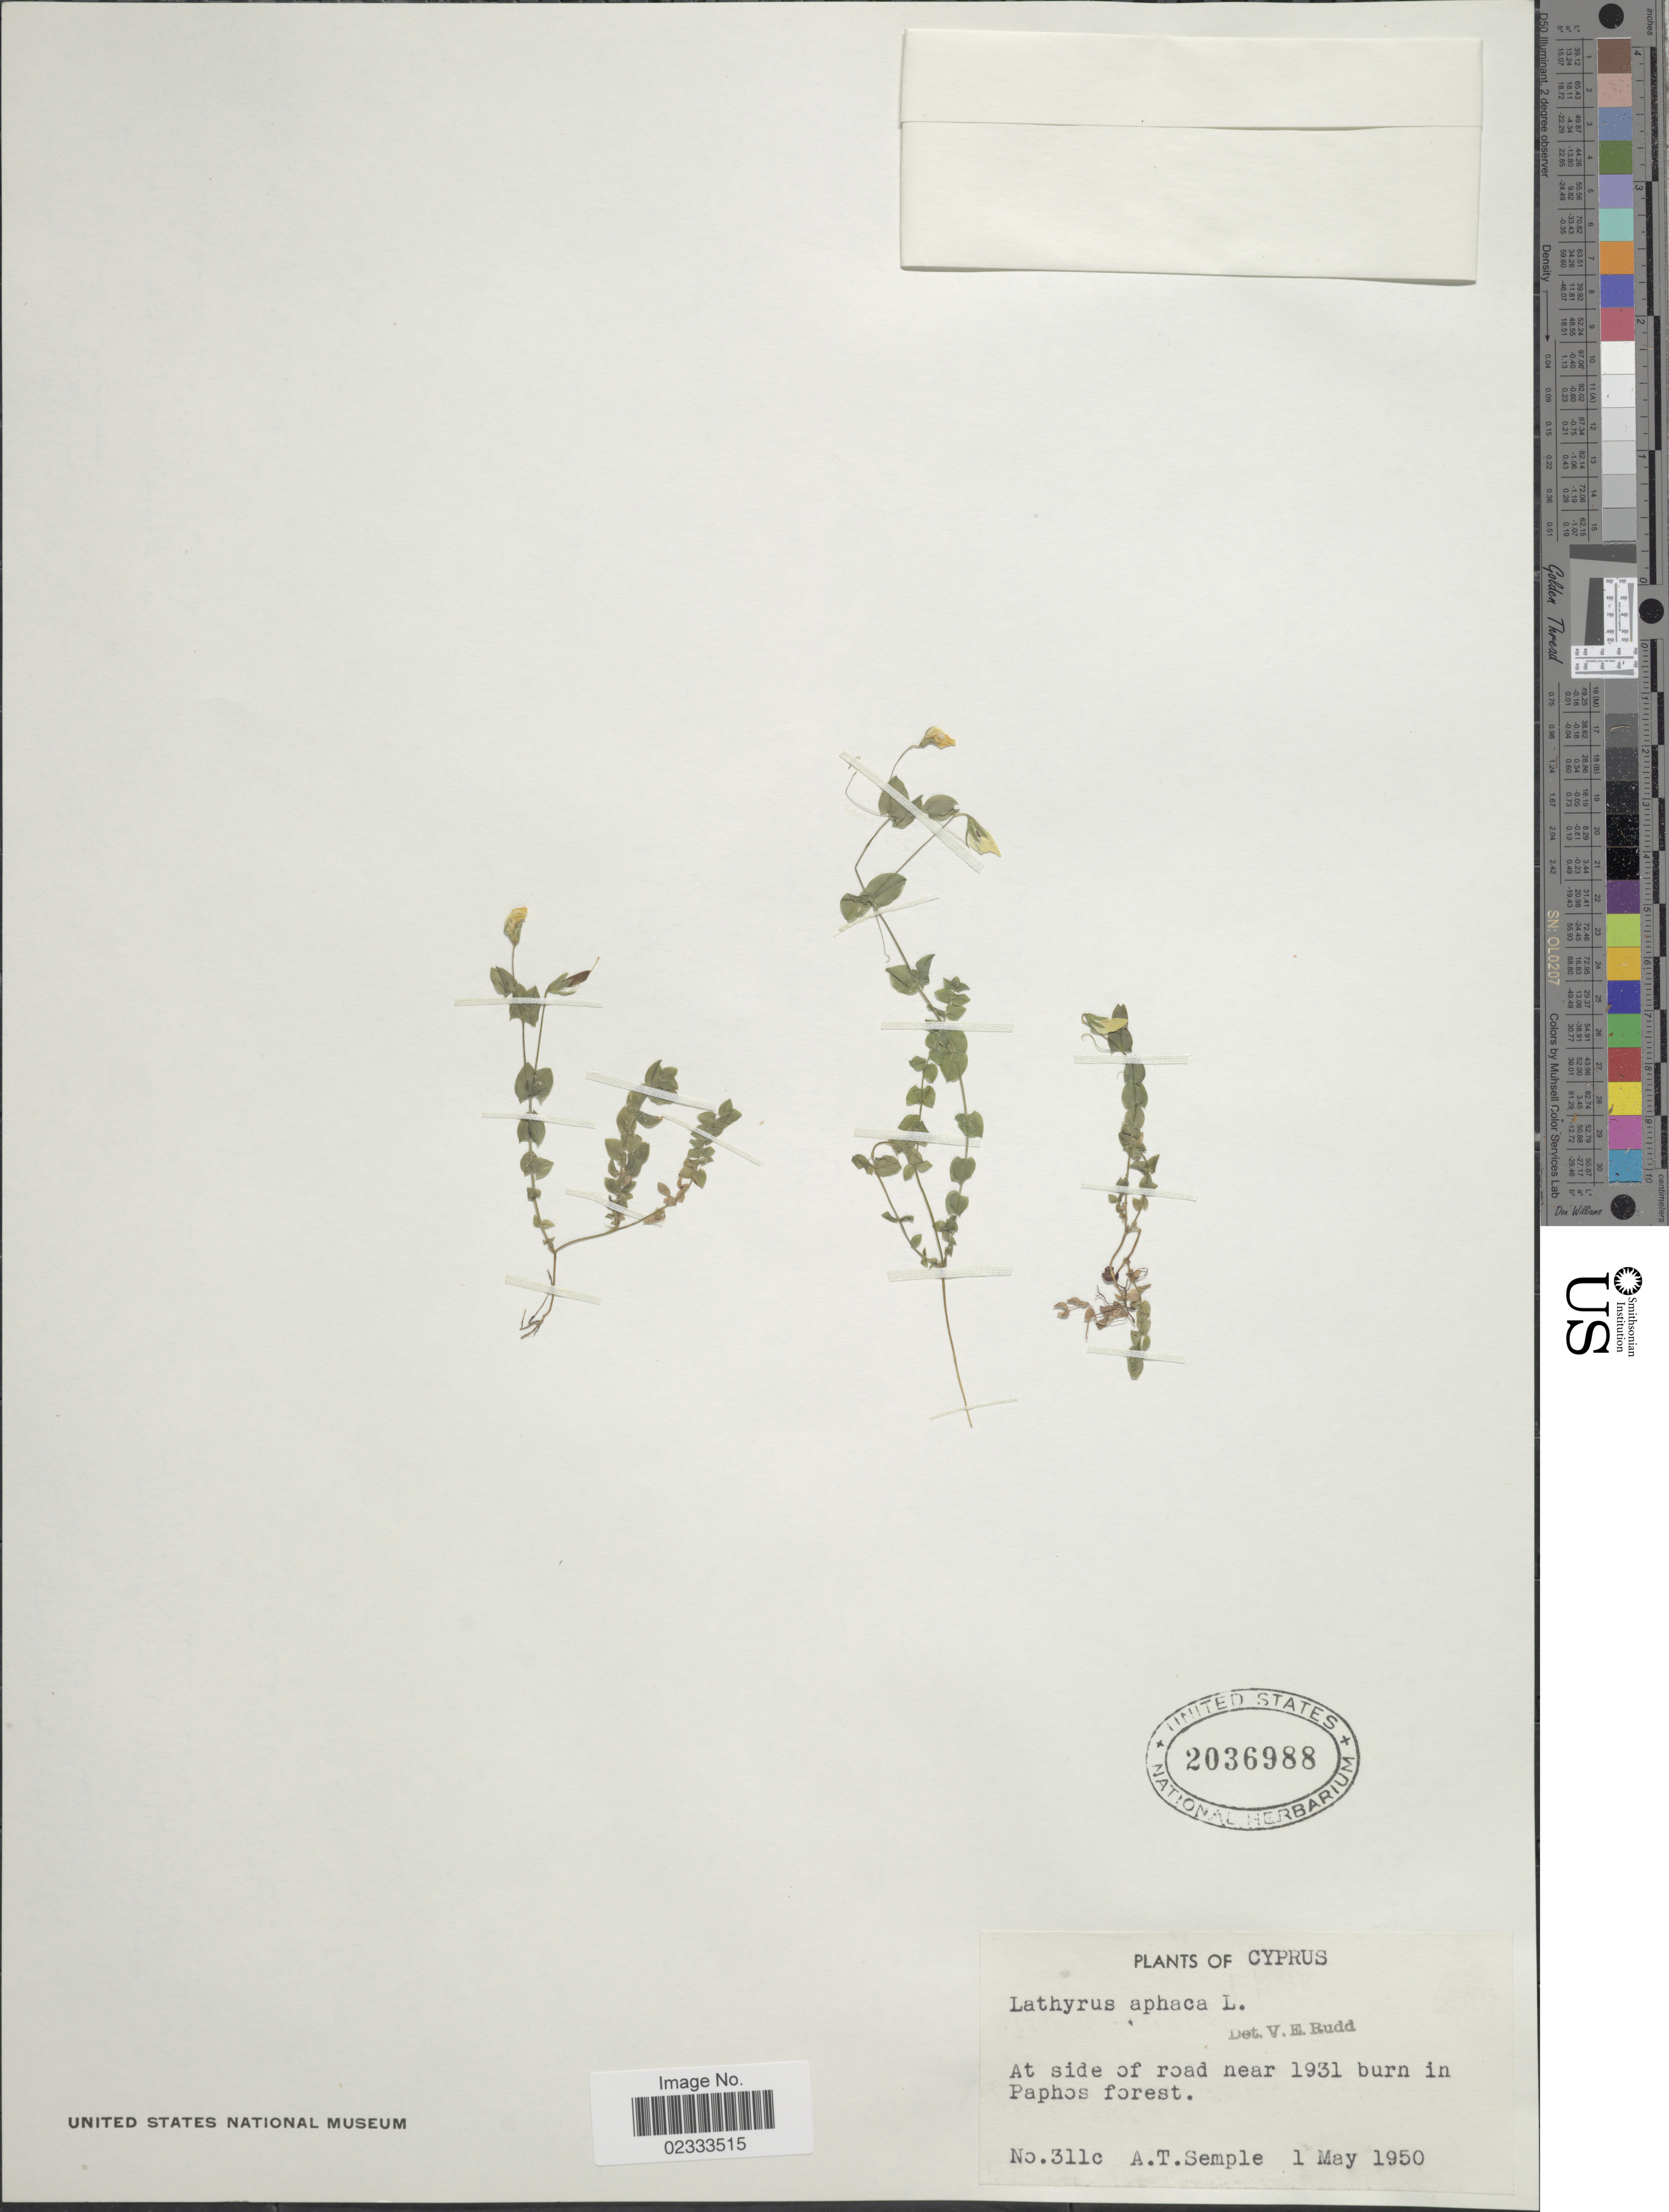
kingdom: Plantae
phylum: Tracheophyta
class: Magnoliopsida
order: Fabales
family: Fabaceae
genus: Lathyrus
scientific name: Lathyrus aphaca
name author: L.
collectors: A. Semple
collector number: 311c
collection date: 1950-05-01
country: Cyprus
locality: At side of road near 1931 burn in Paphos forest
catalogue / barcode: US 2036988